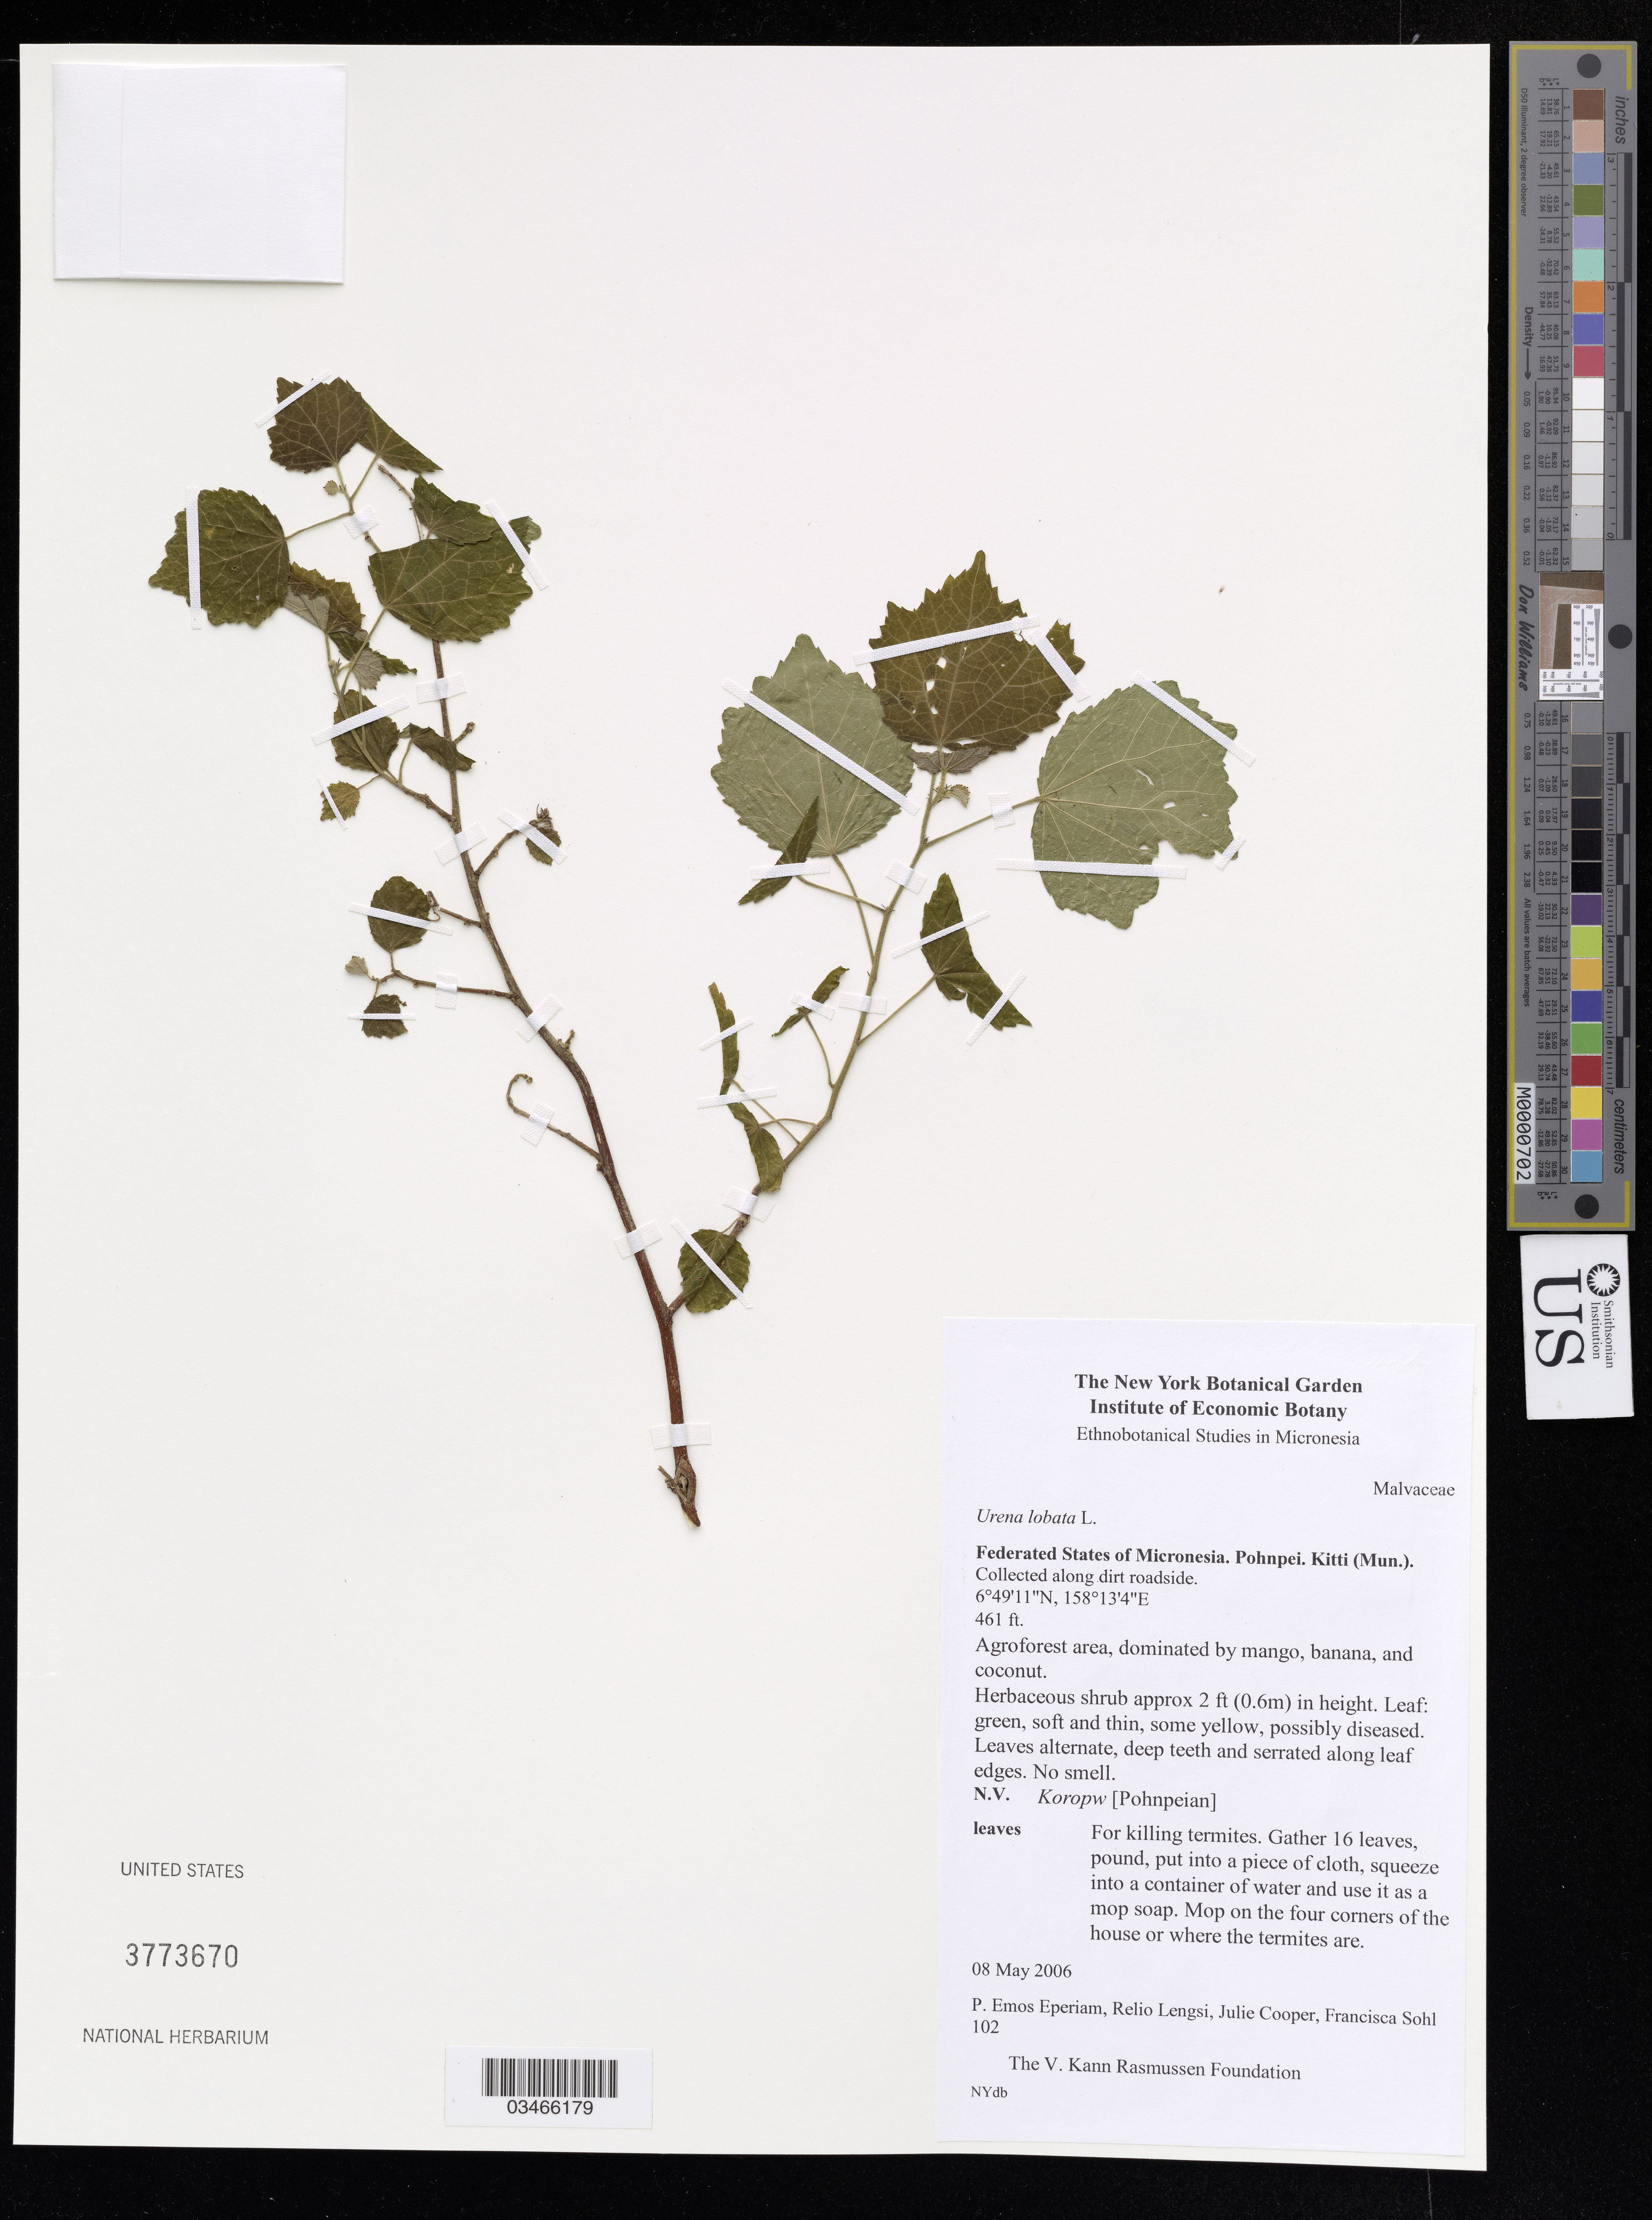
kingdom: Plantae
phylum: Tracheophyta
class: Magnoliopsida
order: Malvales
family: Malvaceae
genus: Urena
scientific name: Urena lobata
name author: L.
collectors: P. Eperiam, R. Lengsi, J. Cooper & F. Sohl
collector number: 102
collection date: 2006-05-08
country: Micronesia, Federated States of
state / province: Pohnpei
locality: Kitti (Mun.).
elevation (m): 141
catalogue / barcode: US 3773670